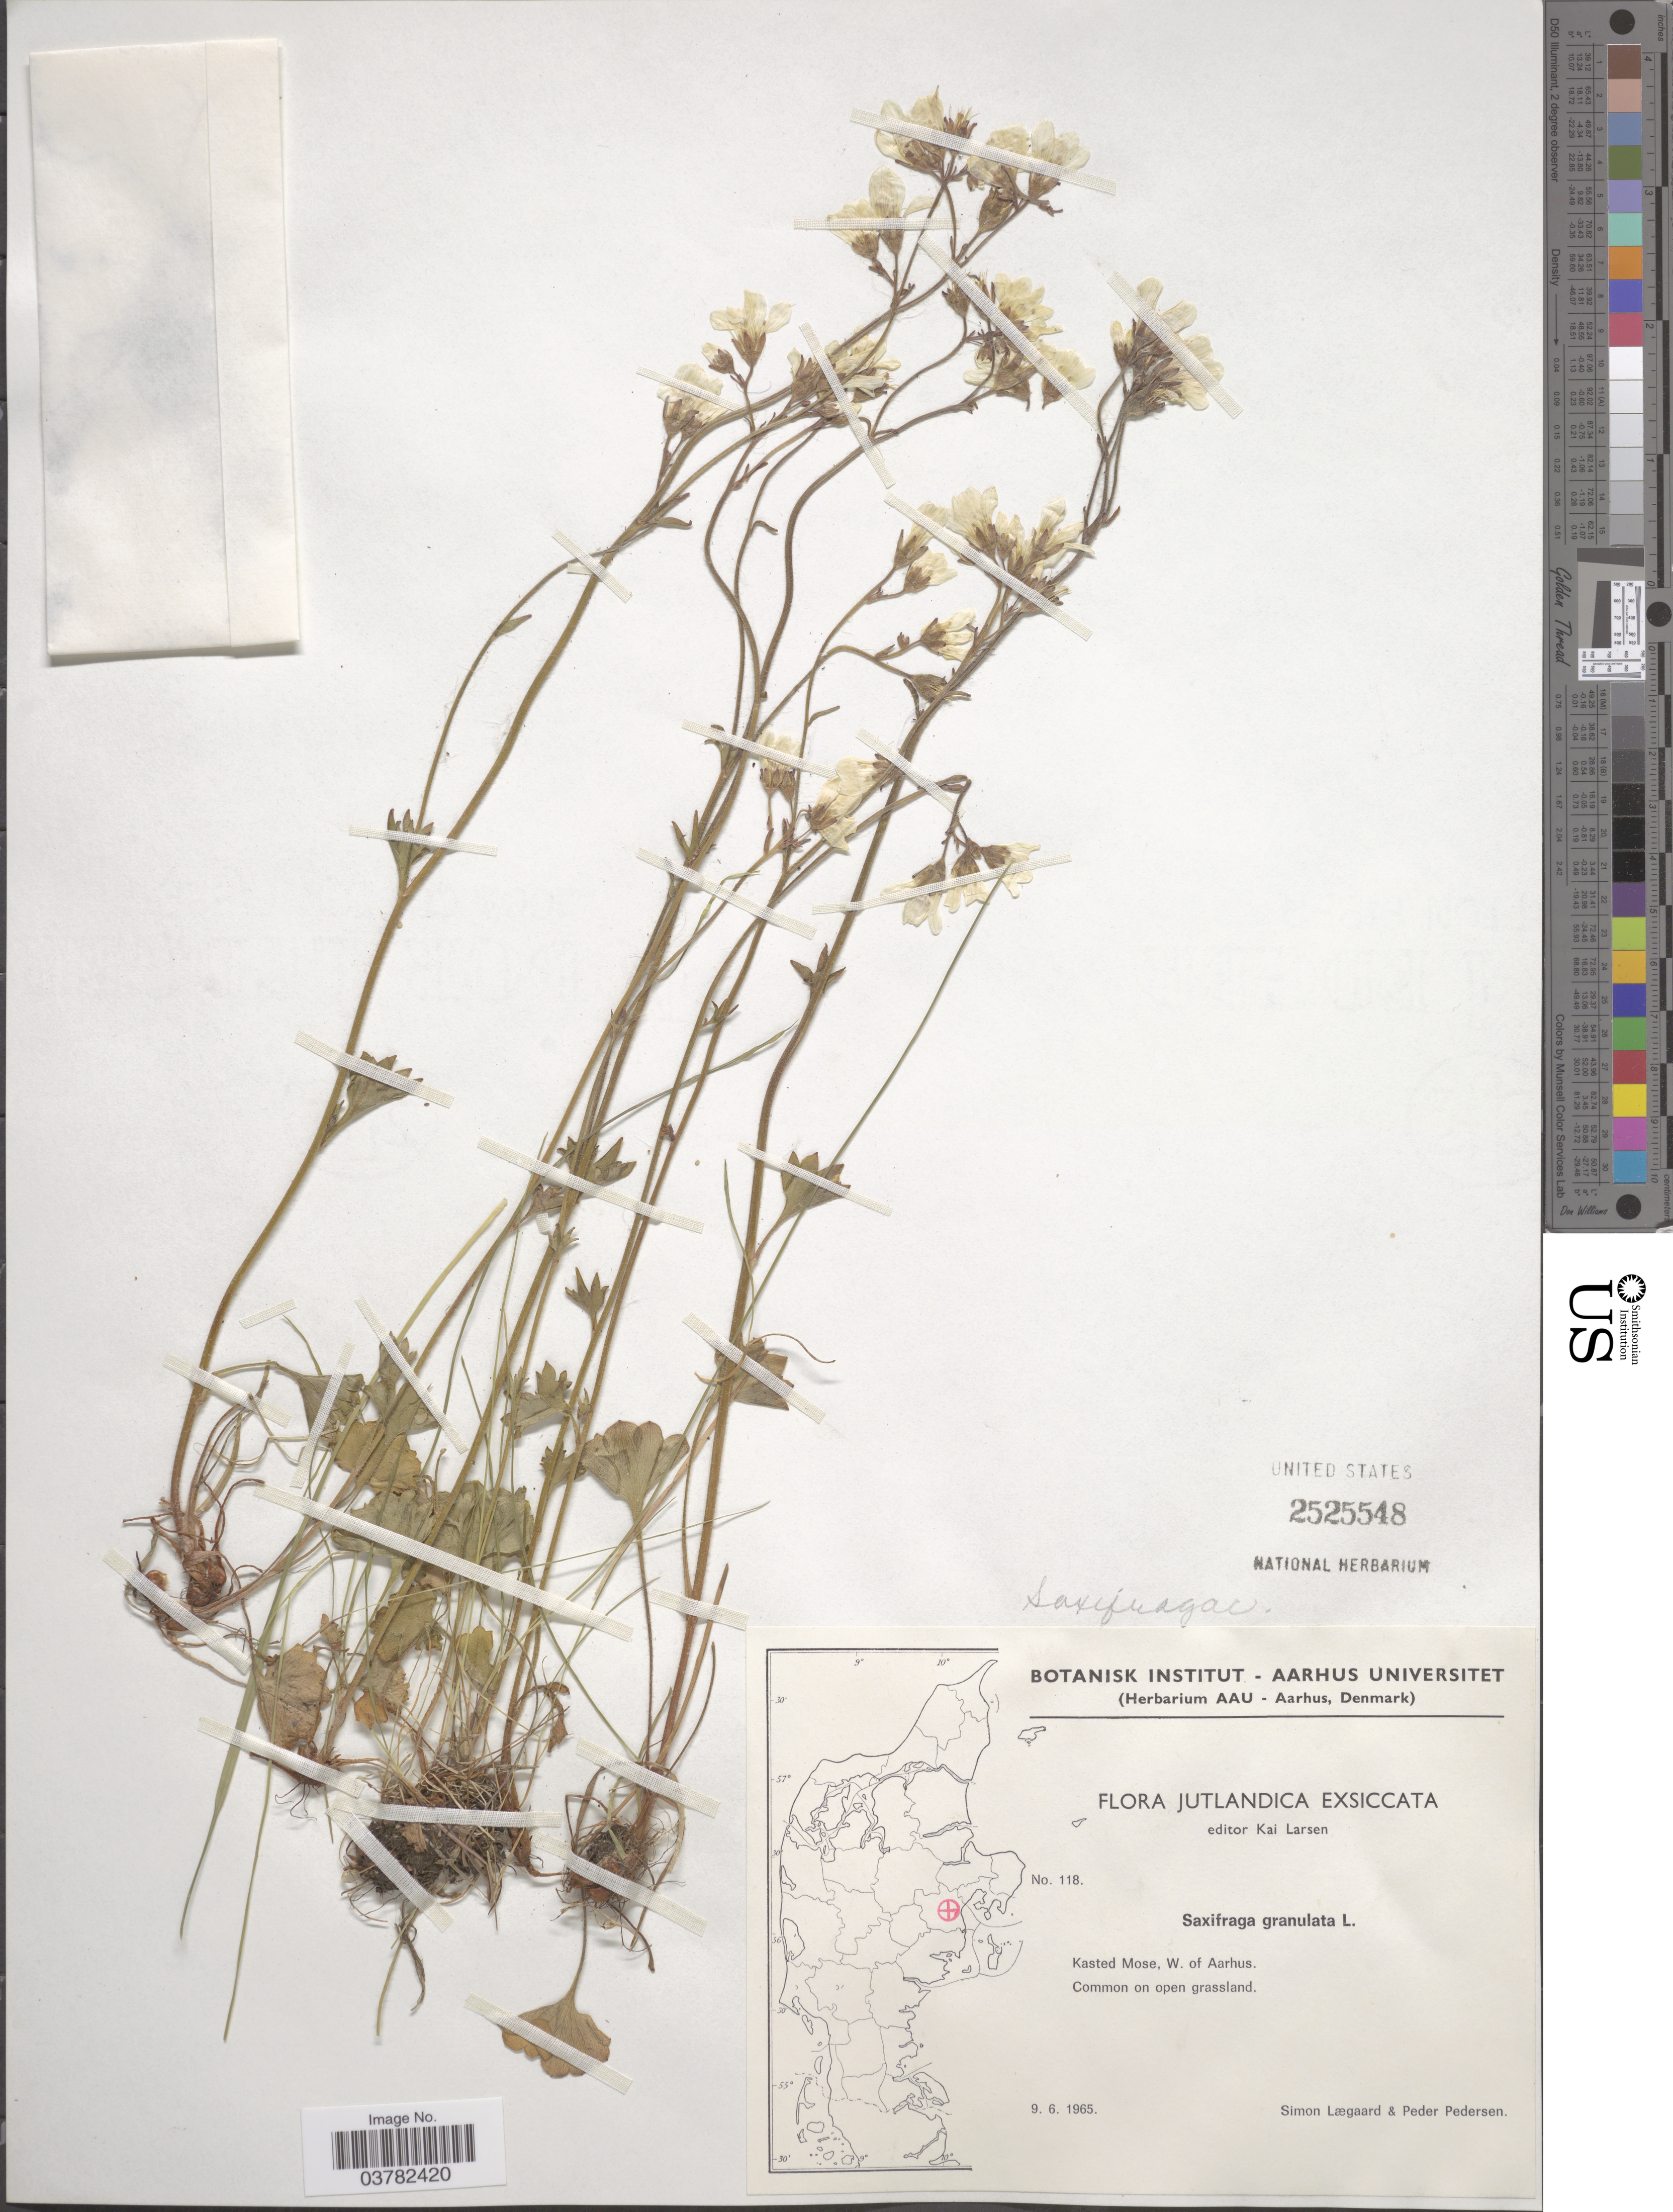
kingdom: Plantae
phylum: Tracheophyta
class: Magnoliopsida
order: Saxifragales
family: Saxifragaceae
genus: Saxifraga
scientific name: Saxifraga granulata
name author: L.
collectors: S. Lægaard & P. Pedersen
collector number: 118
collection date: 1965-06-09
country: Denmark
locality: Jutlandica. Kasted Mose, W. of Aarhus.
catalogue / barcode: US 2525548